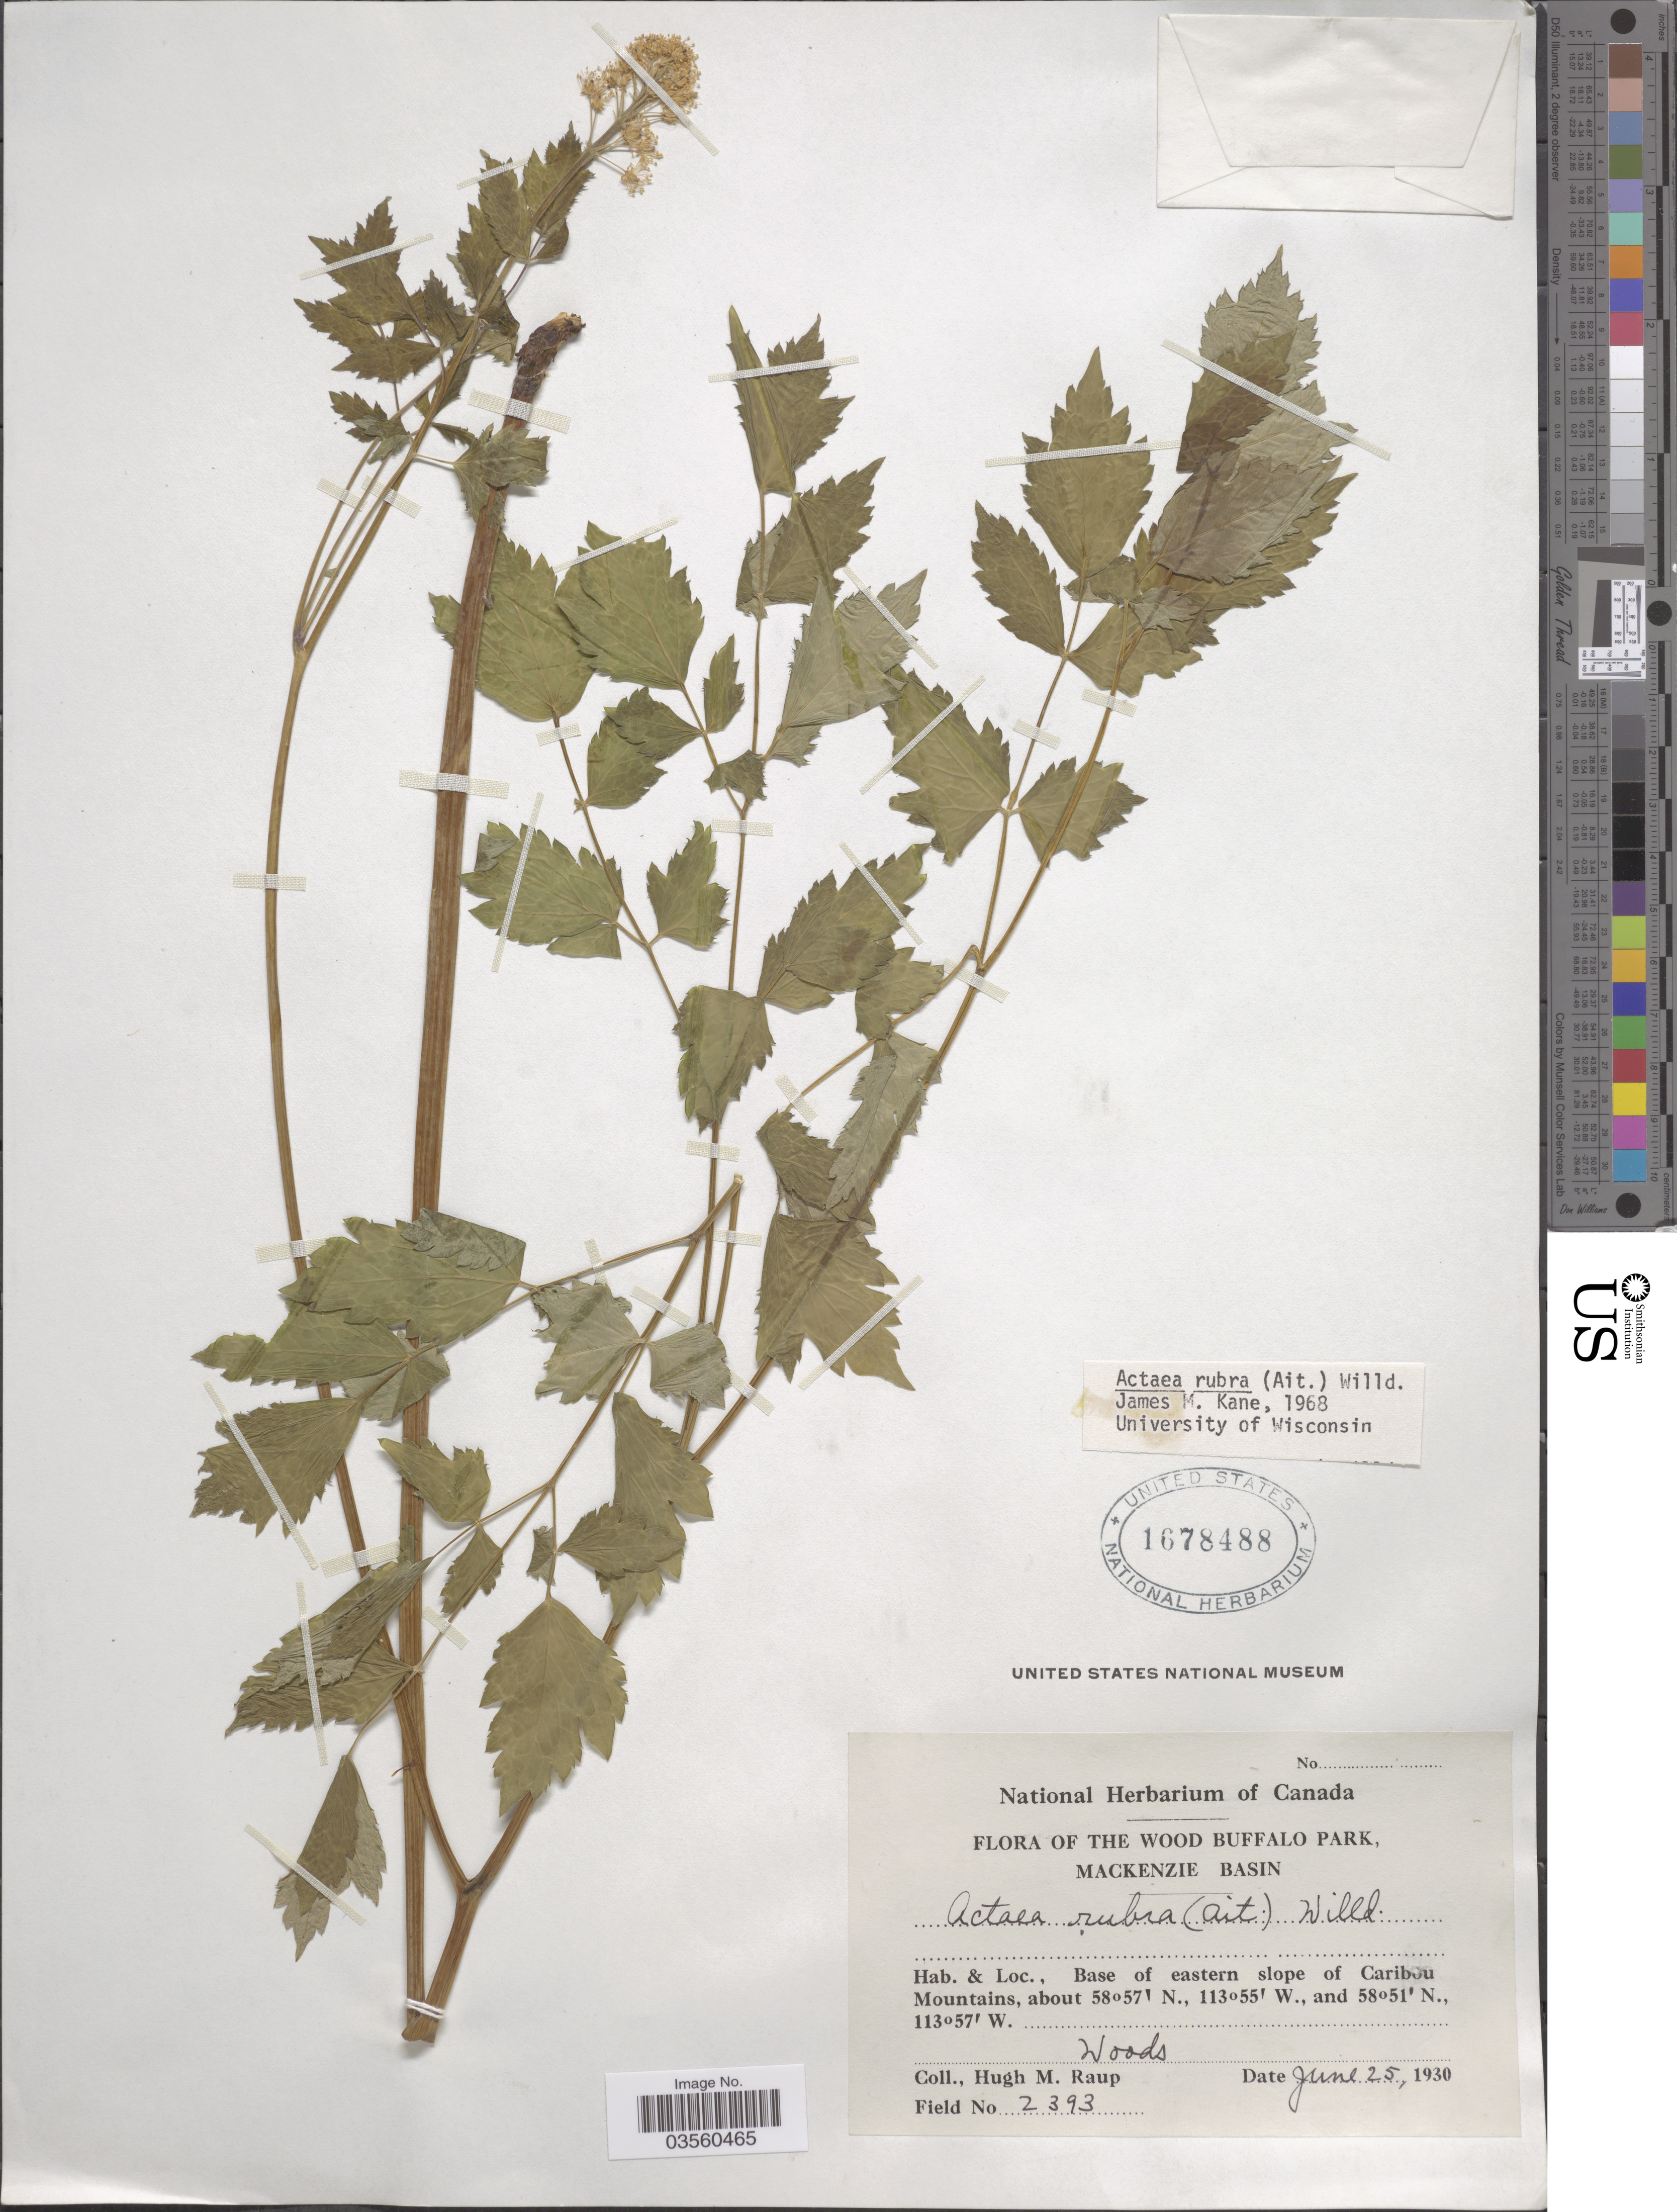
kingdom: Plantae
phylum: Tracheophyta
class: Magnoliopsida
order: Ranunculales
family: Ranunculaceae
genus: Actaea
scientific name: Actaea rubra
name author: (Aiton) Willd.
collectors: H. Raup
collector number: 2393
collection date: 1930-06-25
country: Canada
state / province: Alberta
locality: The Wood Buffalo Park, Mackenzie Basin. Base of eastern slope of Caribou Mountains.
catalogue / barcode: US 1678488